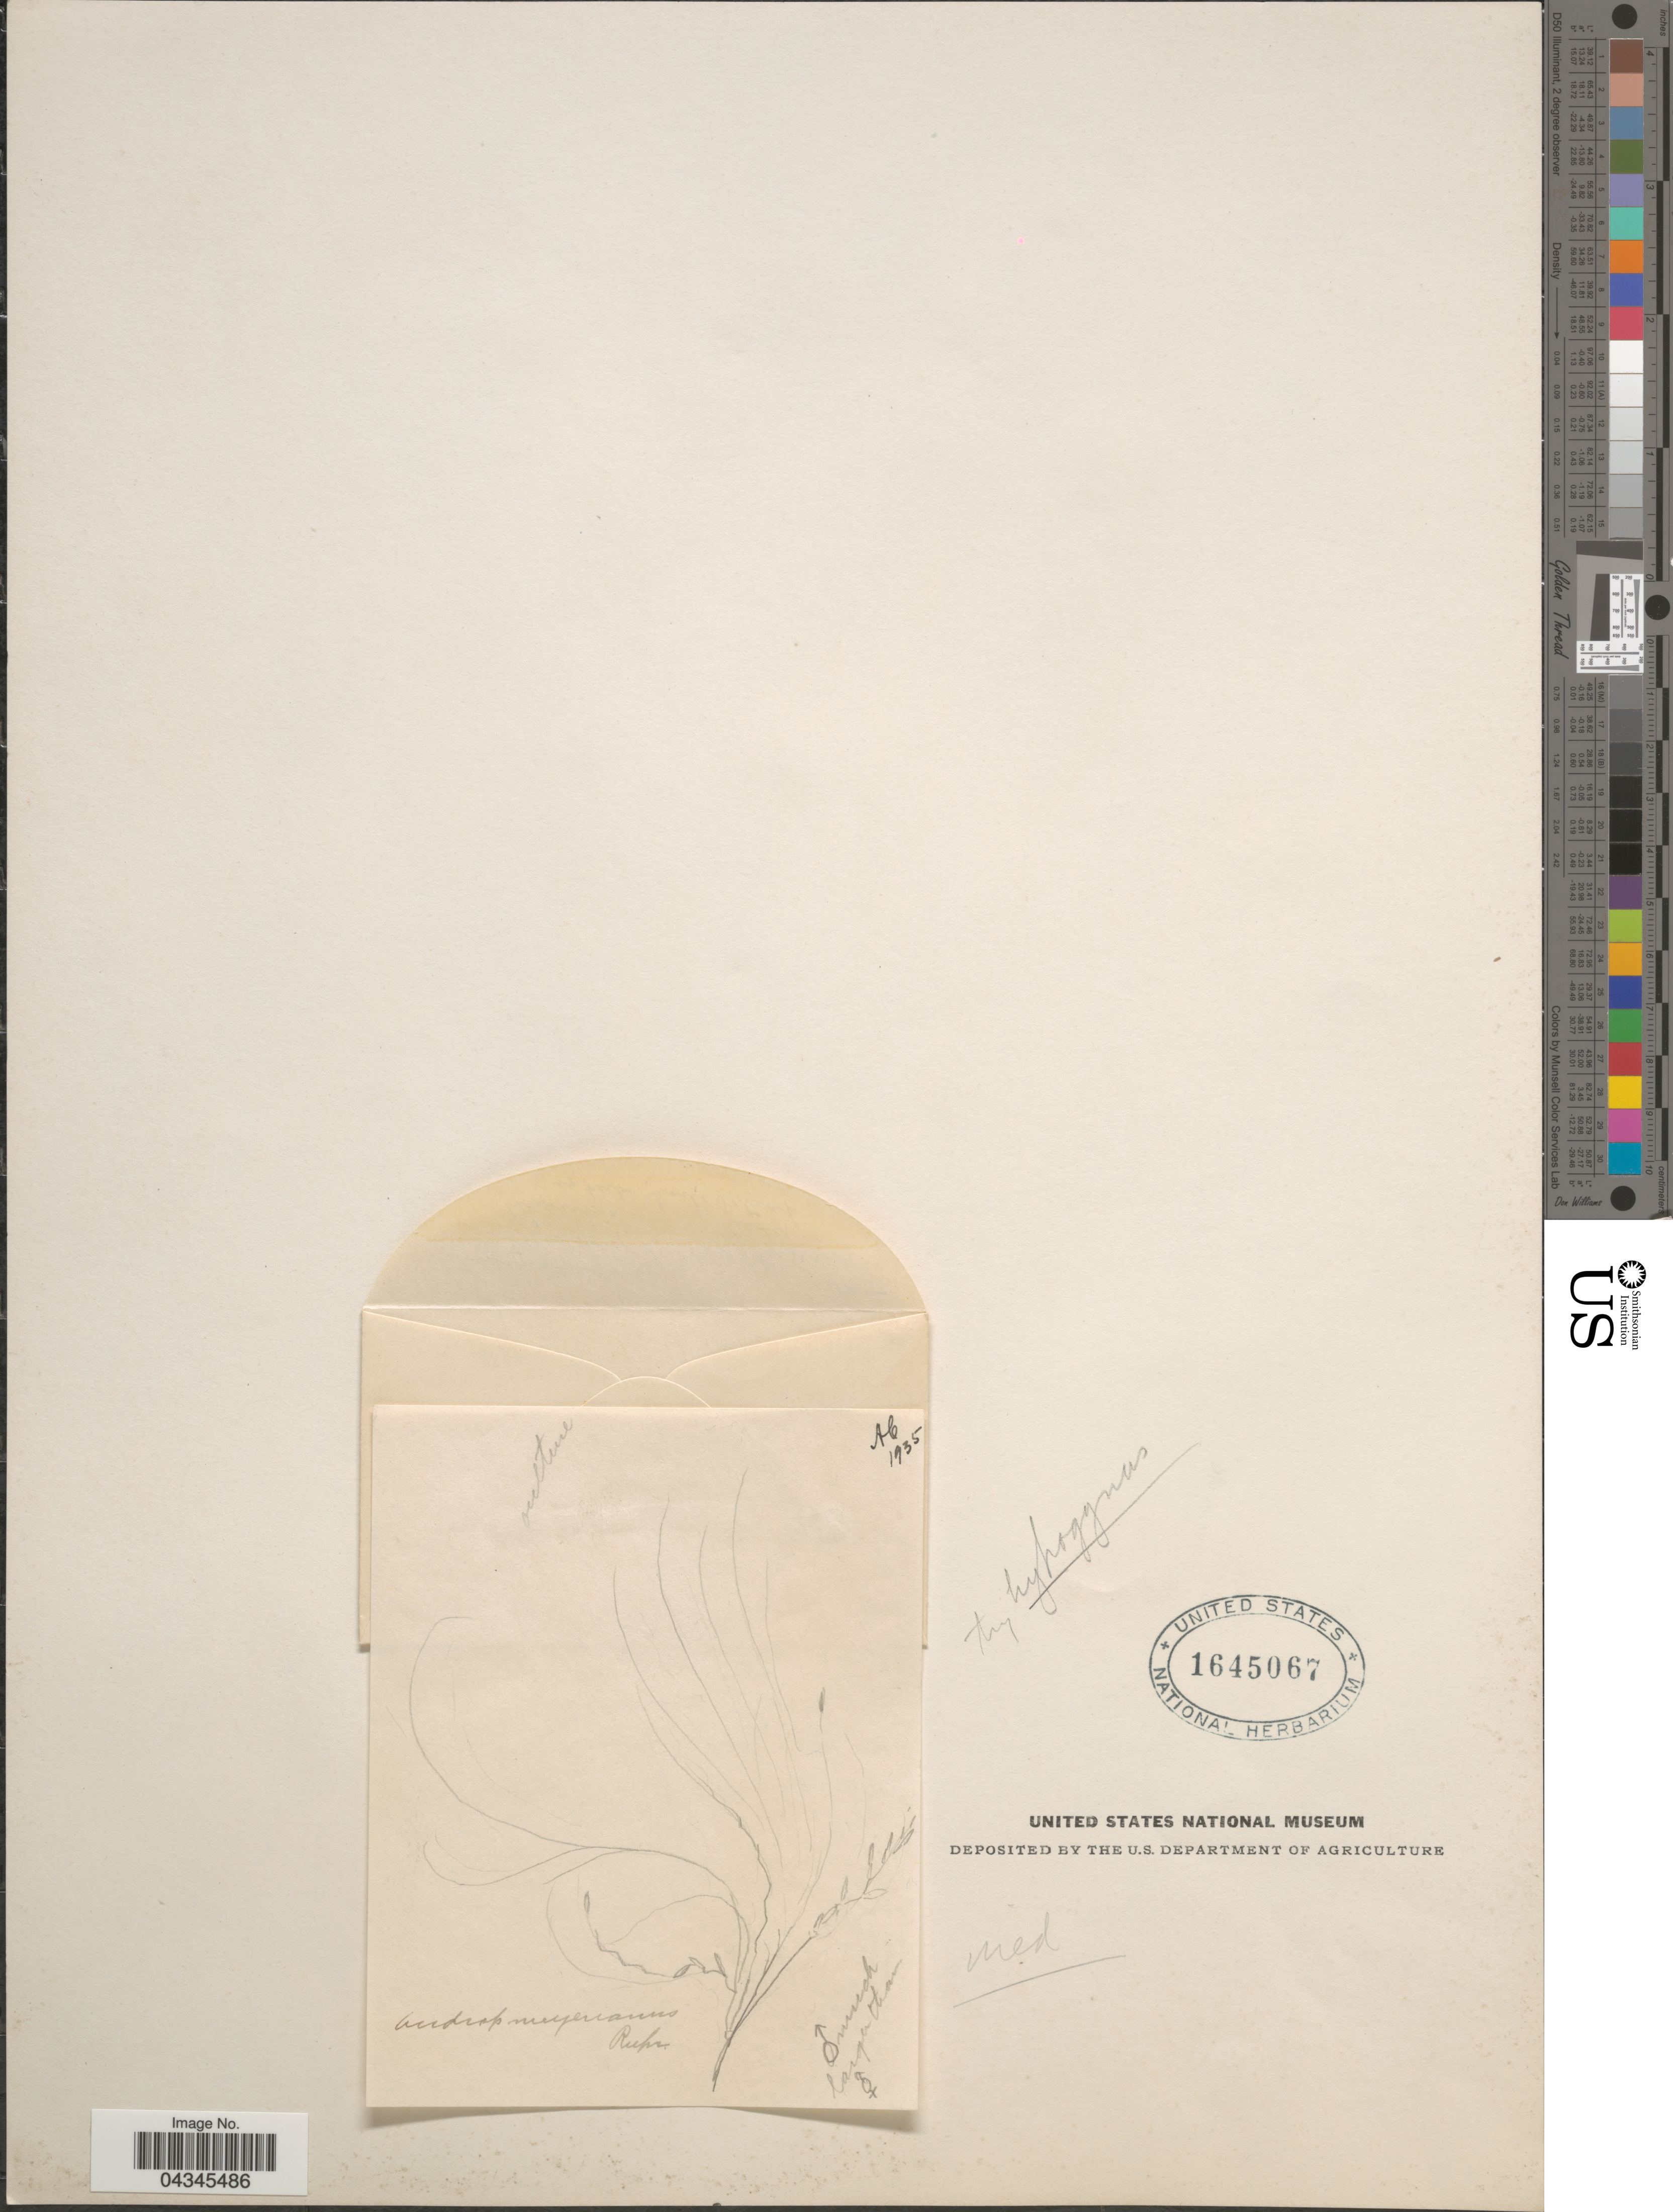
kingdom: Plantae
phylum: Tracheophyta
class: Liliopsida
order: Poales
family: Poaceae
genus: Andropogon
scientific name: Andropogon hypogynus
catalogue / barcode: US 1645067